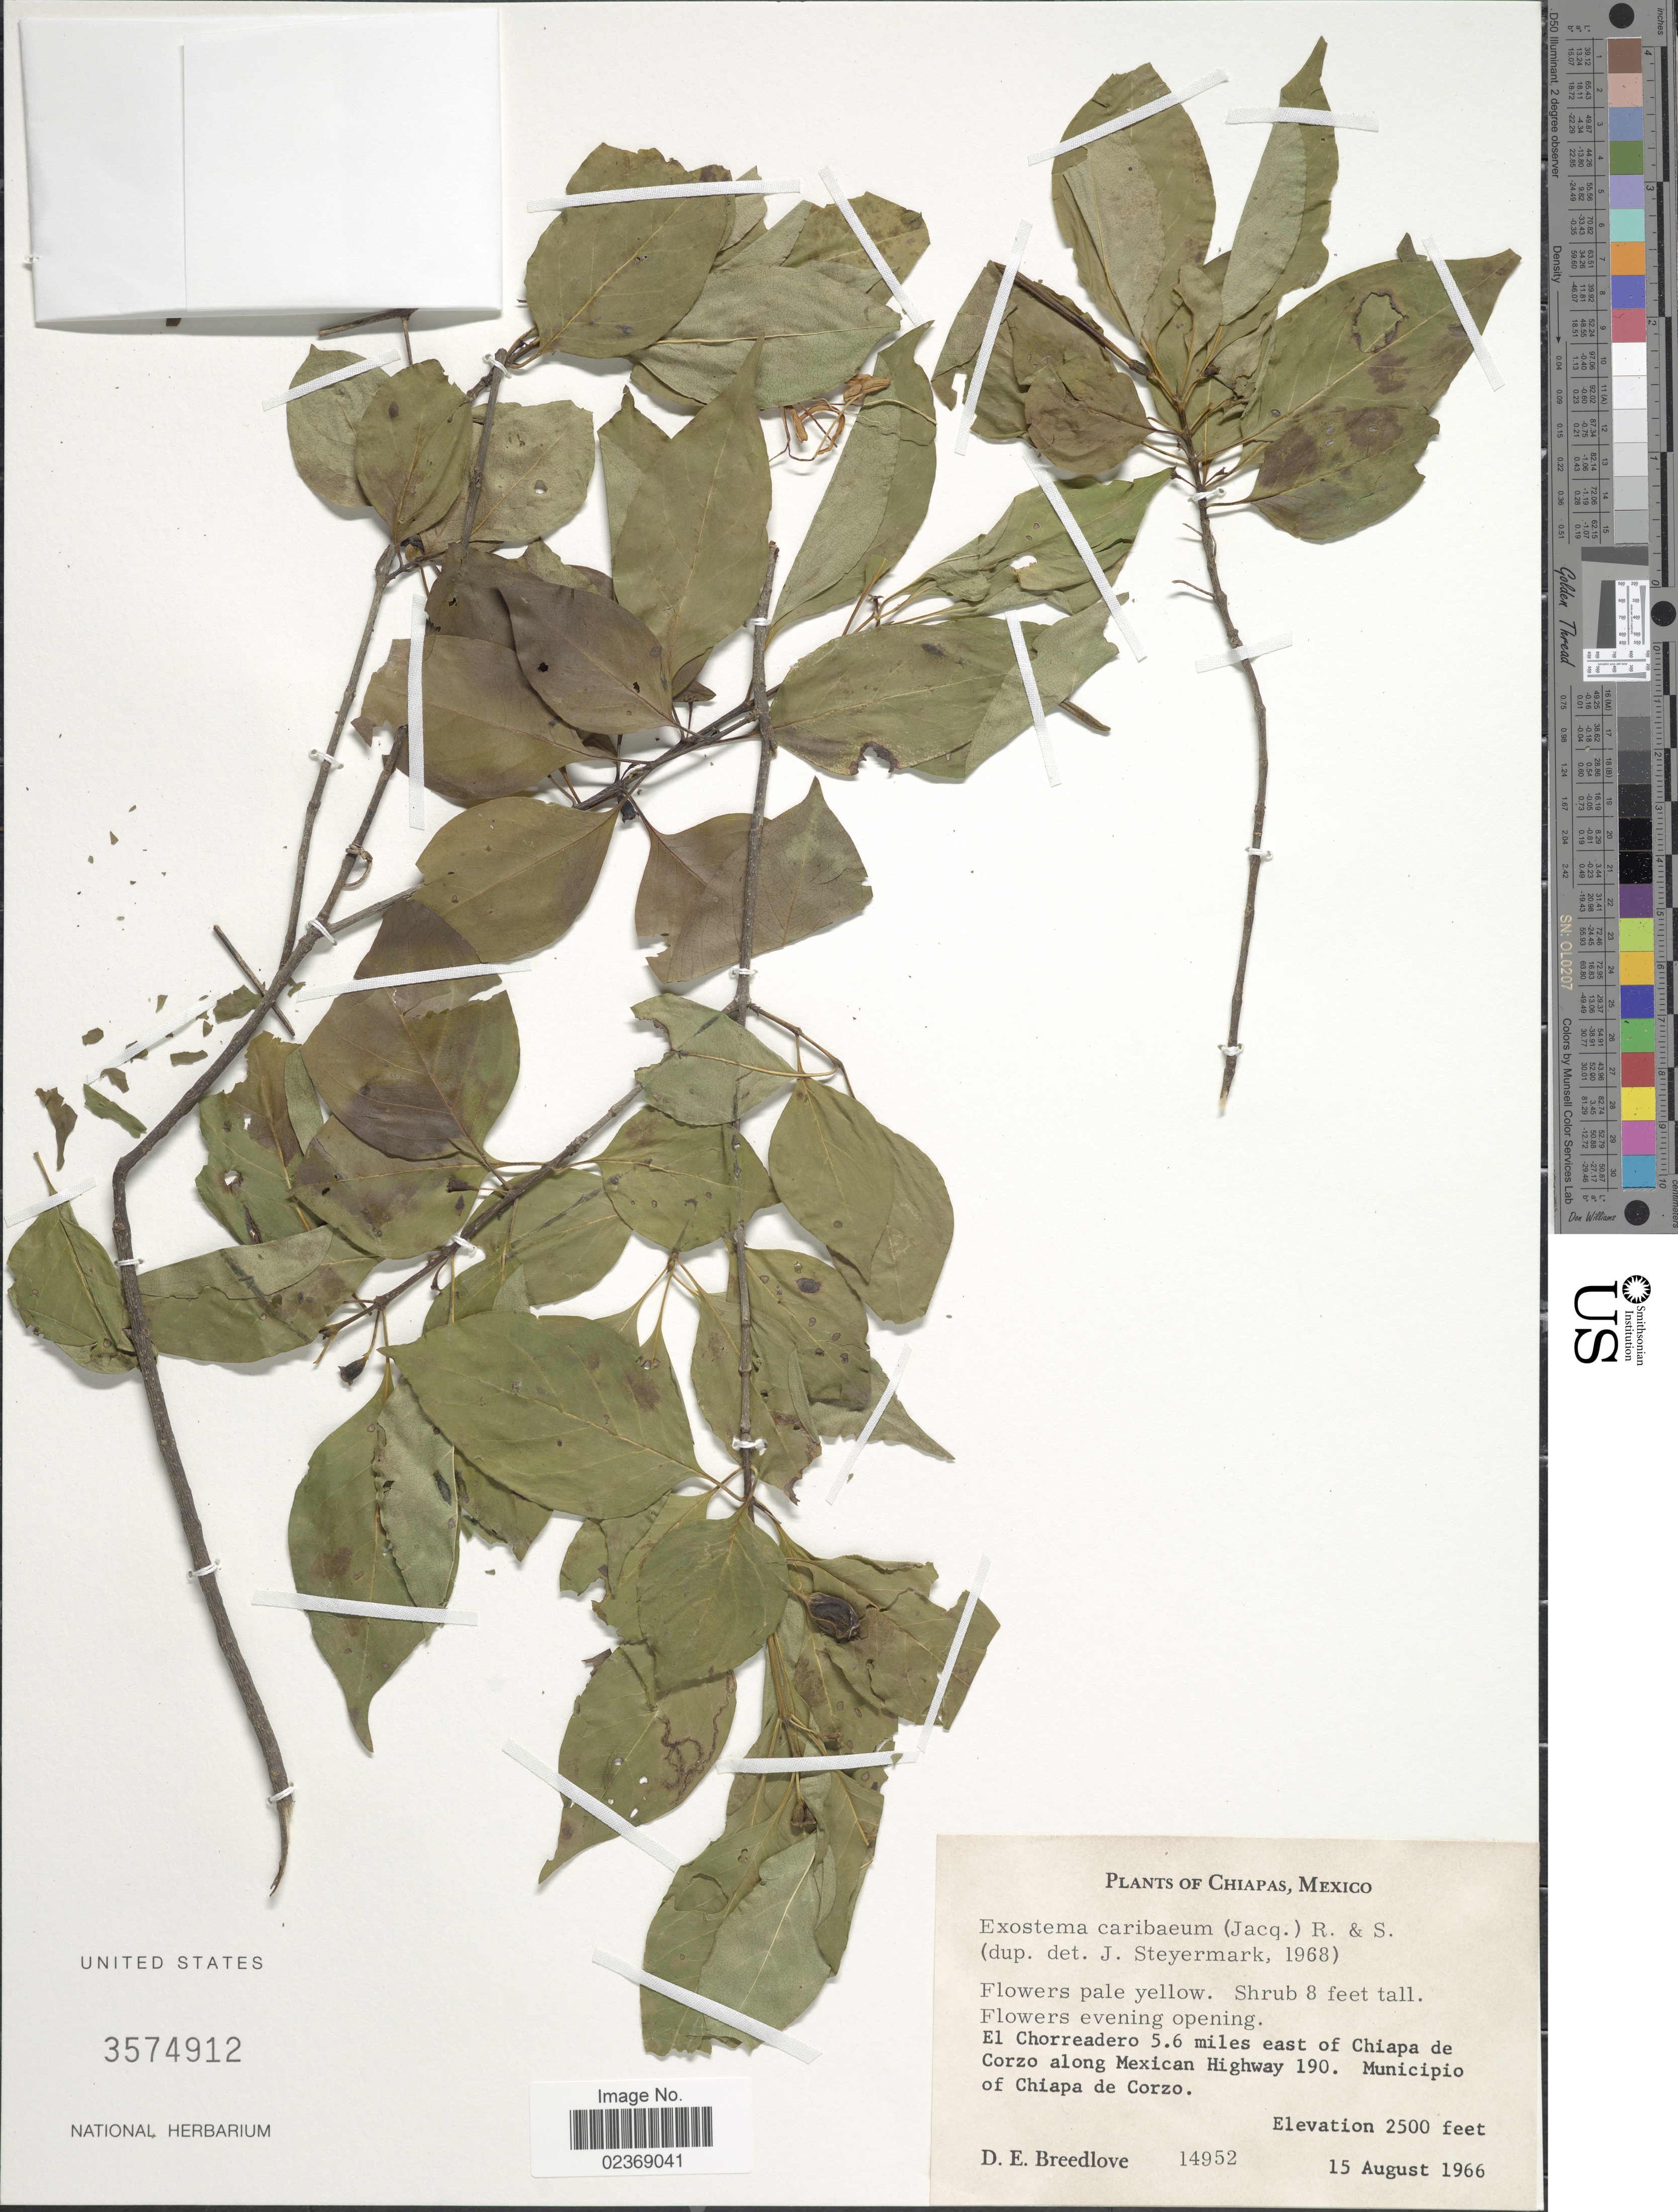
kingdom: Plantae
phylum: Tracheophyta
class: Magnoliopsida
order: Gentianales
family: Rubiaceae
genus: Exostema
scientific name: Exostema caribaeum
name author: (Jacq.) Roem. & Schult.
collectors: D. E. Breedlove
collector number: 14952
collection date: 1966-08-15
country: Mexico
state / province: Chiapas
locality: El Chirreadero 5.6 miles east of Chiapa de Corzo along Mexican Highway 190. Municipio de Chiapa de Corzo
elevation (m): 762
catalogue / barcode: US 3574912